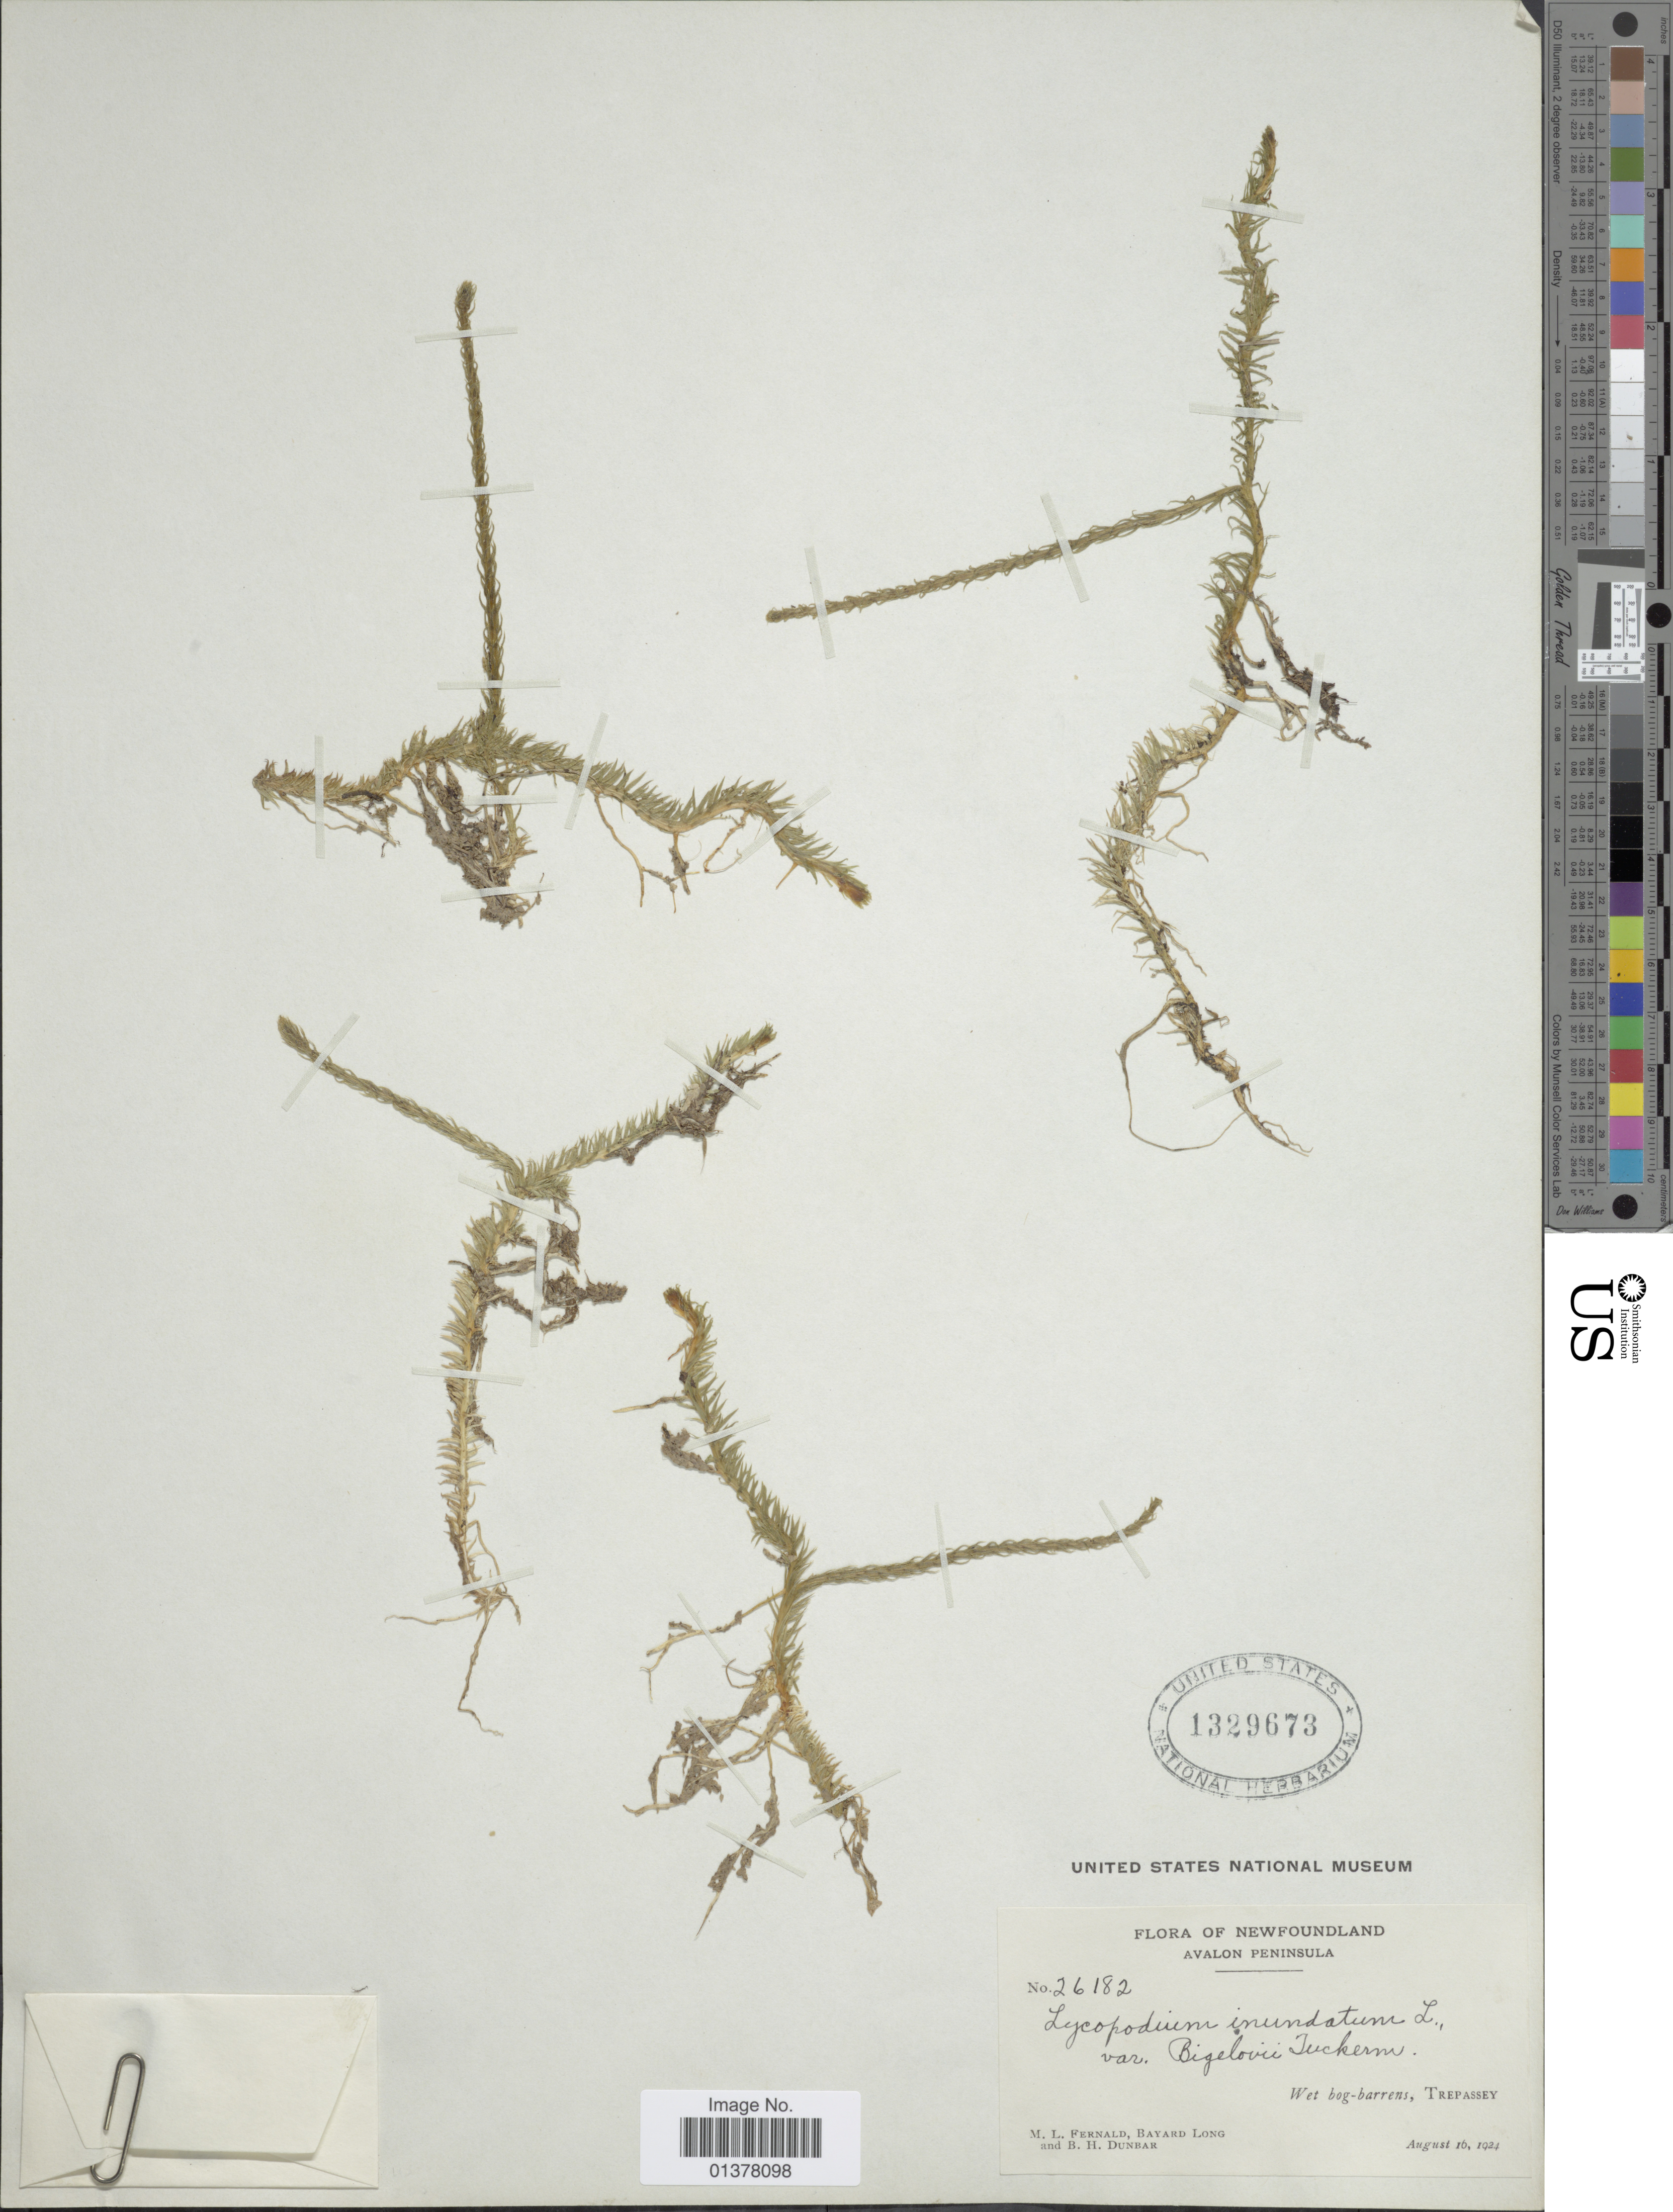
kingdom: Plantae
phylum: Tracheophyta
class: Lycopodiopsida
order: Lycopodiales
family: Lycopodiaceae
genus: Lycopodiella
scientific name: Lycopodiella appressa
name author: (Chapm.) Cranfill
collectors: M. L. Fernald, B. H. Long & B. Dunbar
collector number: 26182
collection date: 1924-08-16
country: Canada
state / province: Newfoundland and Labrador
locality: Wet bog-barrens, Trepassey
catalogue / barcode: US 1329673